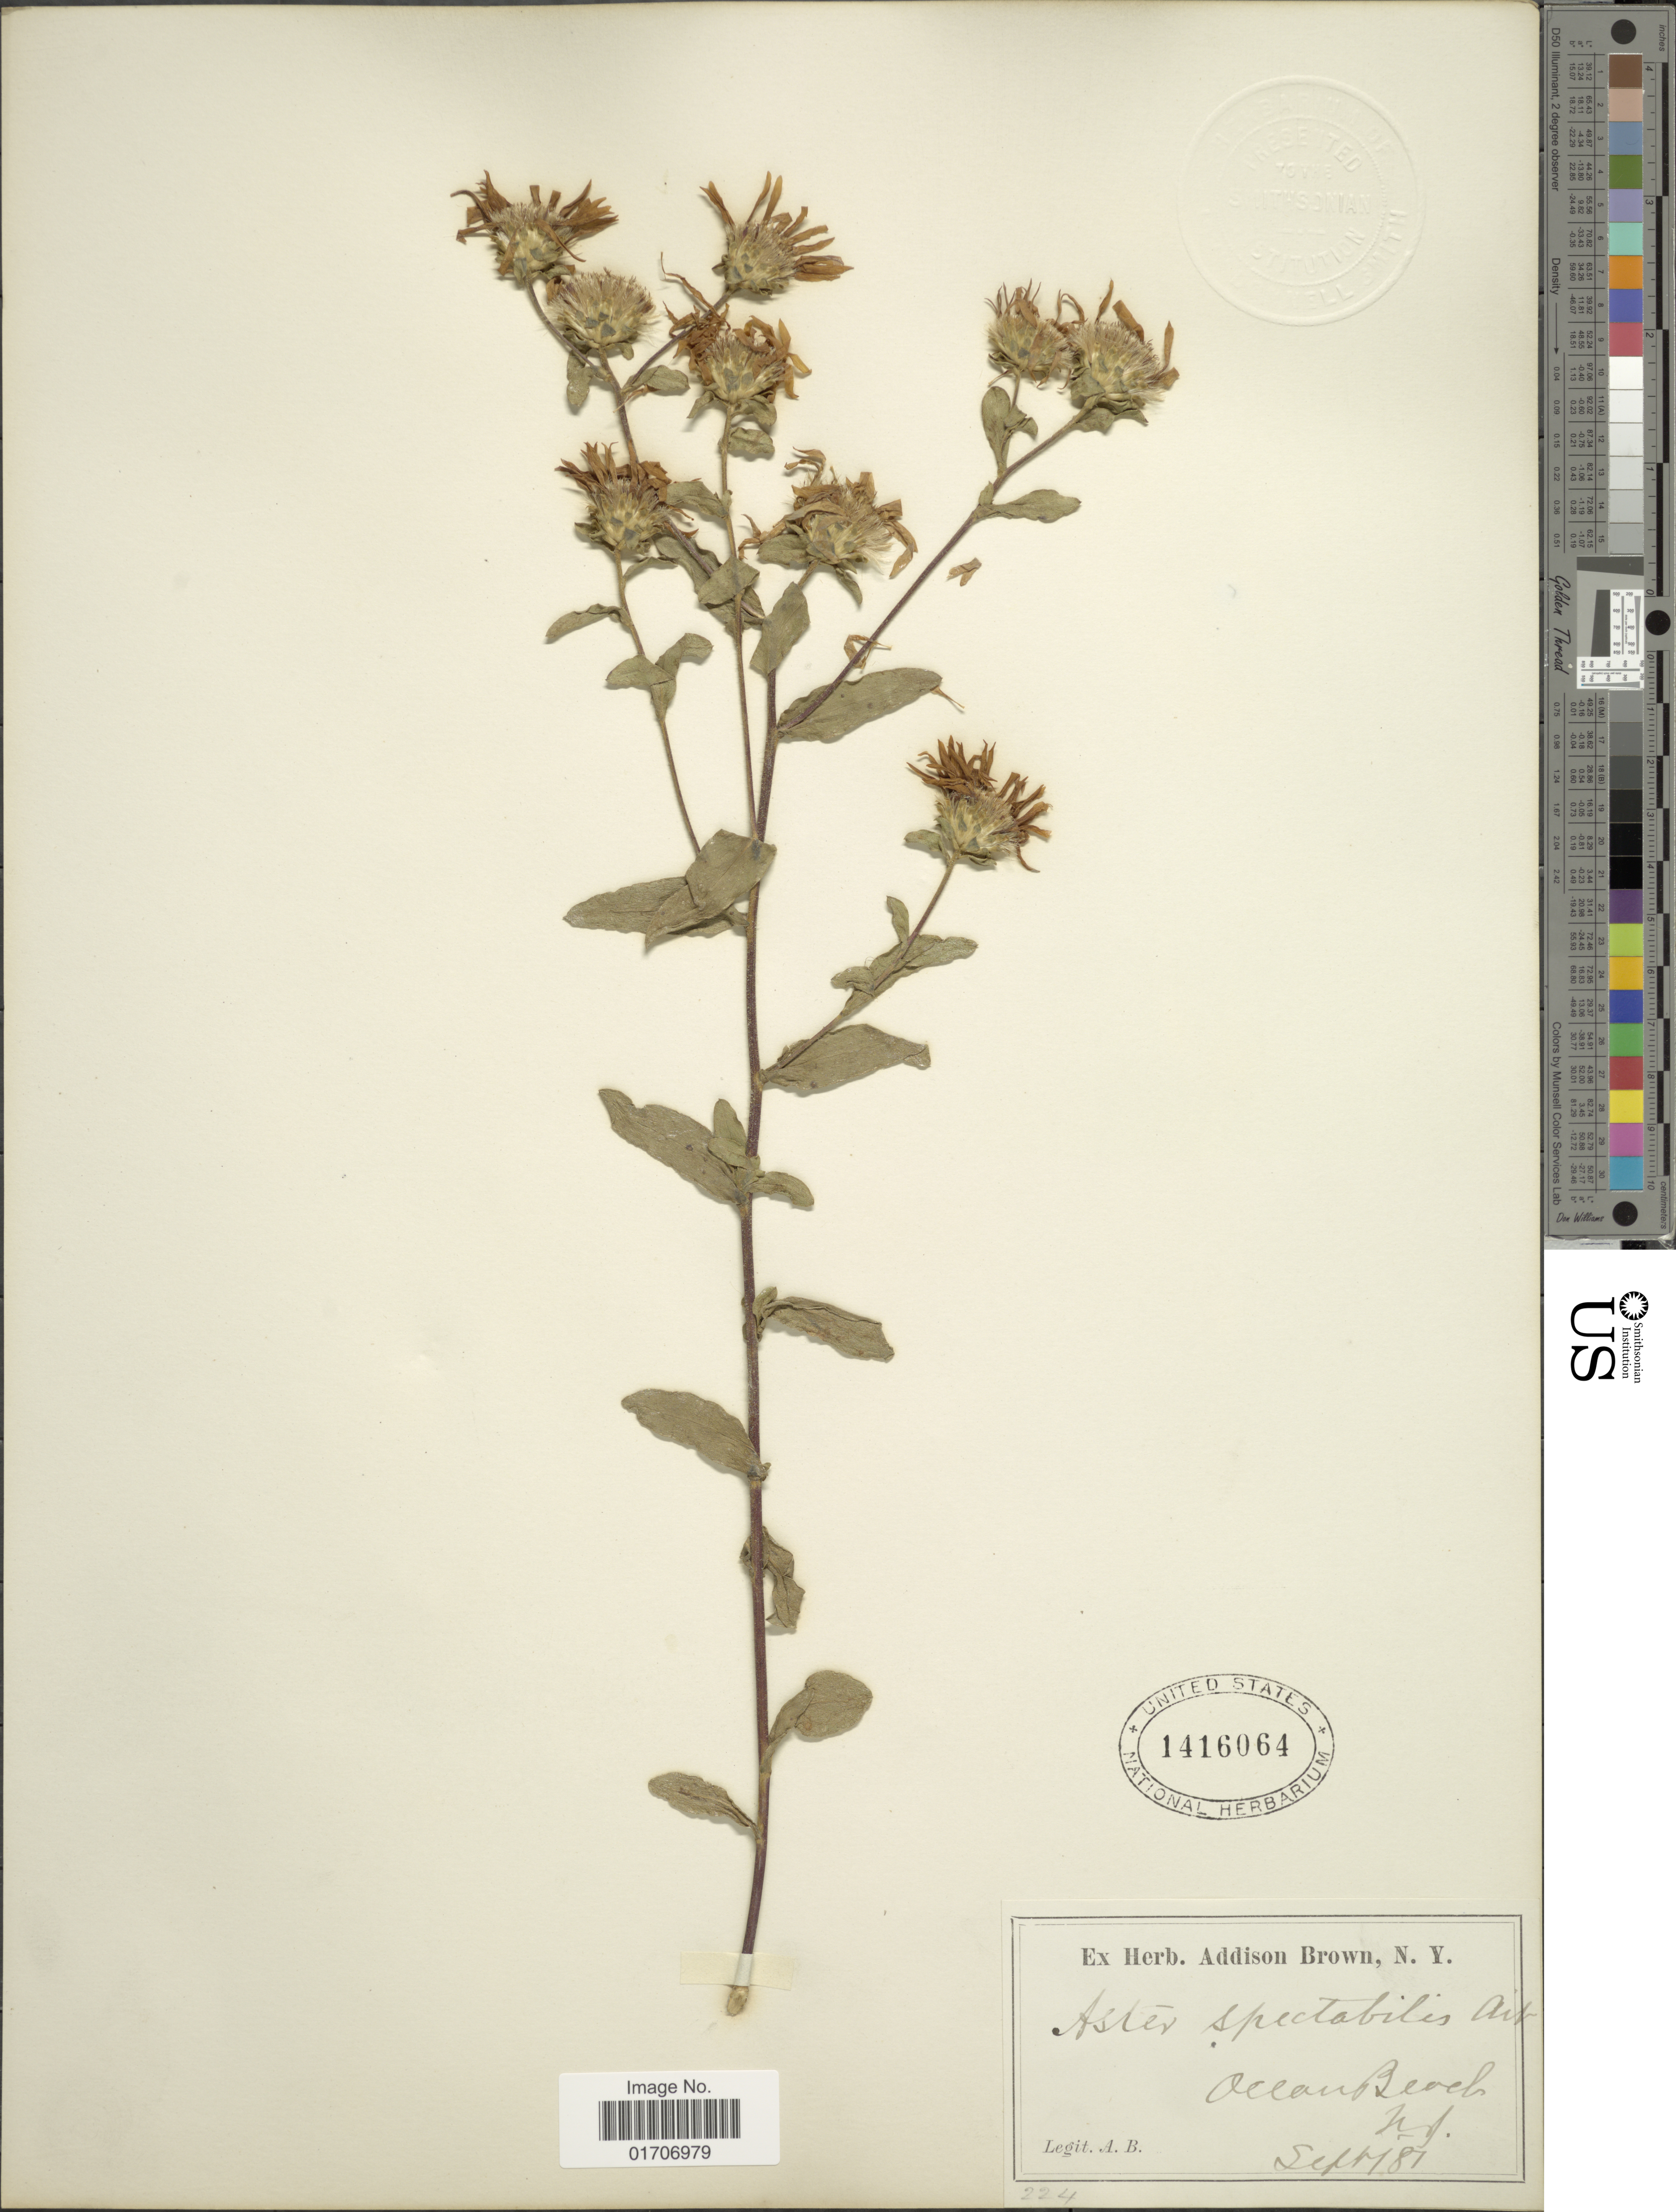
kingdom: Plantae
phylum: Tracheophyta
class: Magnoliopsida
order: Asterales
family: Asteraceae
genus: Eurybia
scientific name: Eurybia spectabilis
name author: (Aiton) G.L. Nesom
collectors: A. Brown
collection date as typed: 18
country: United States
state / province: New Jersey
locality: Ocean Beach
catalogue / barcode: US 1416064